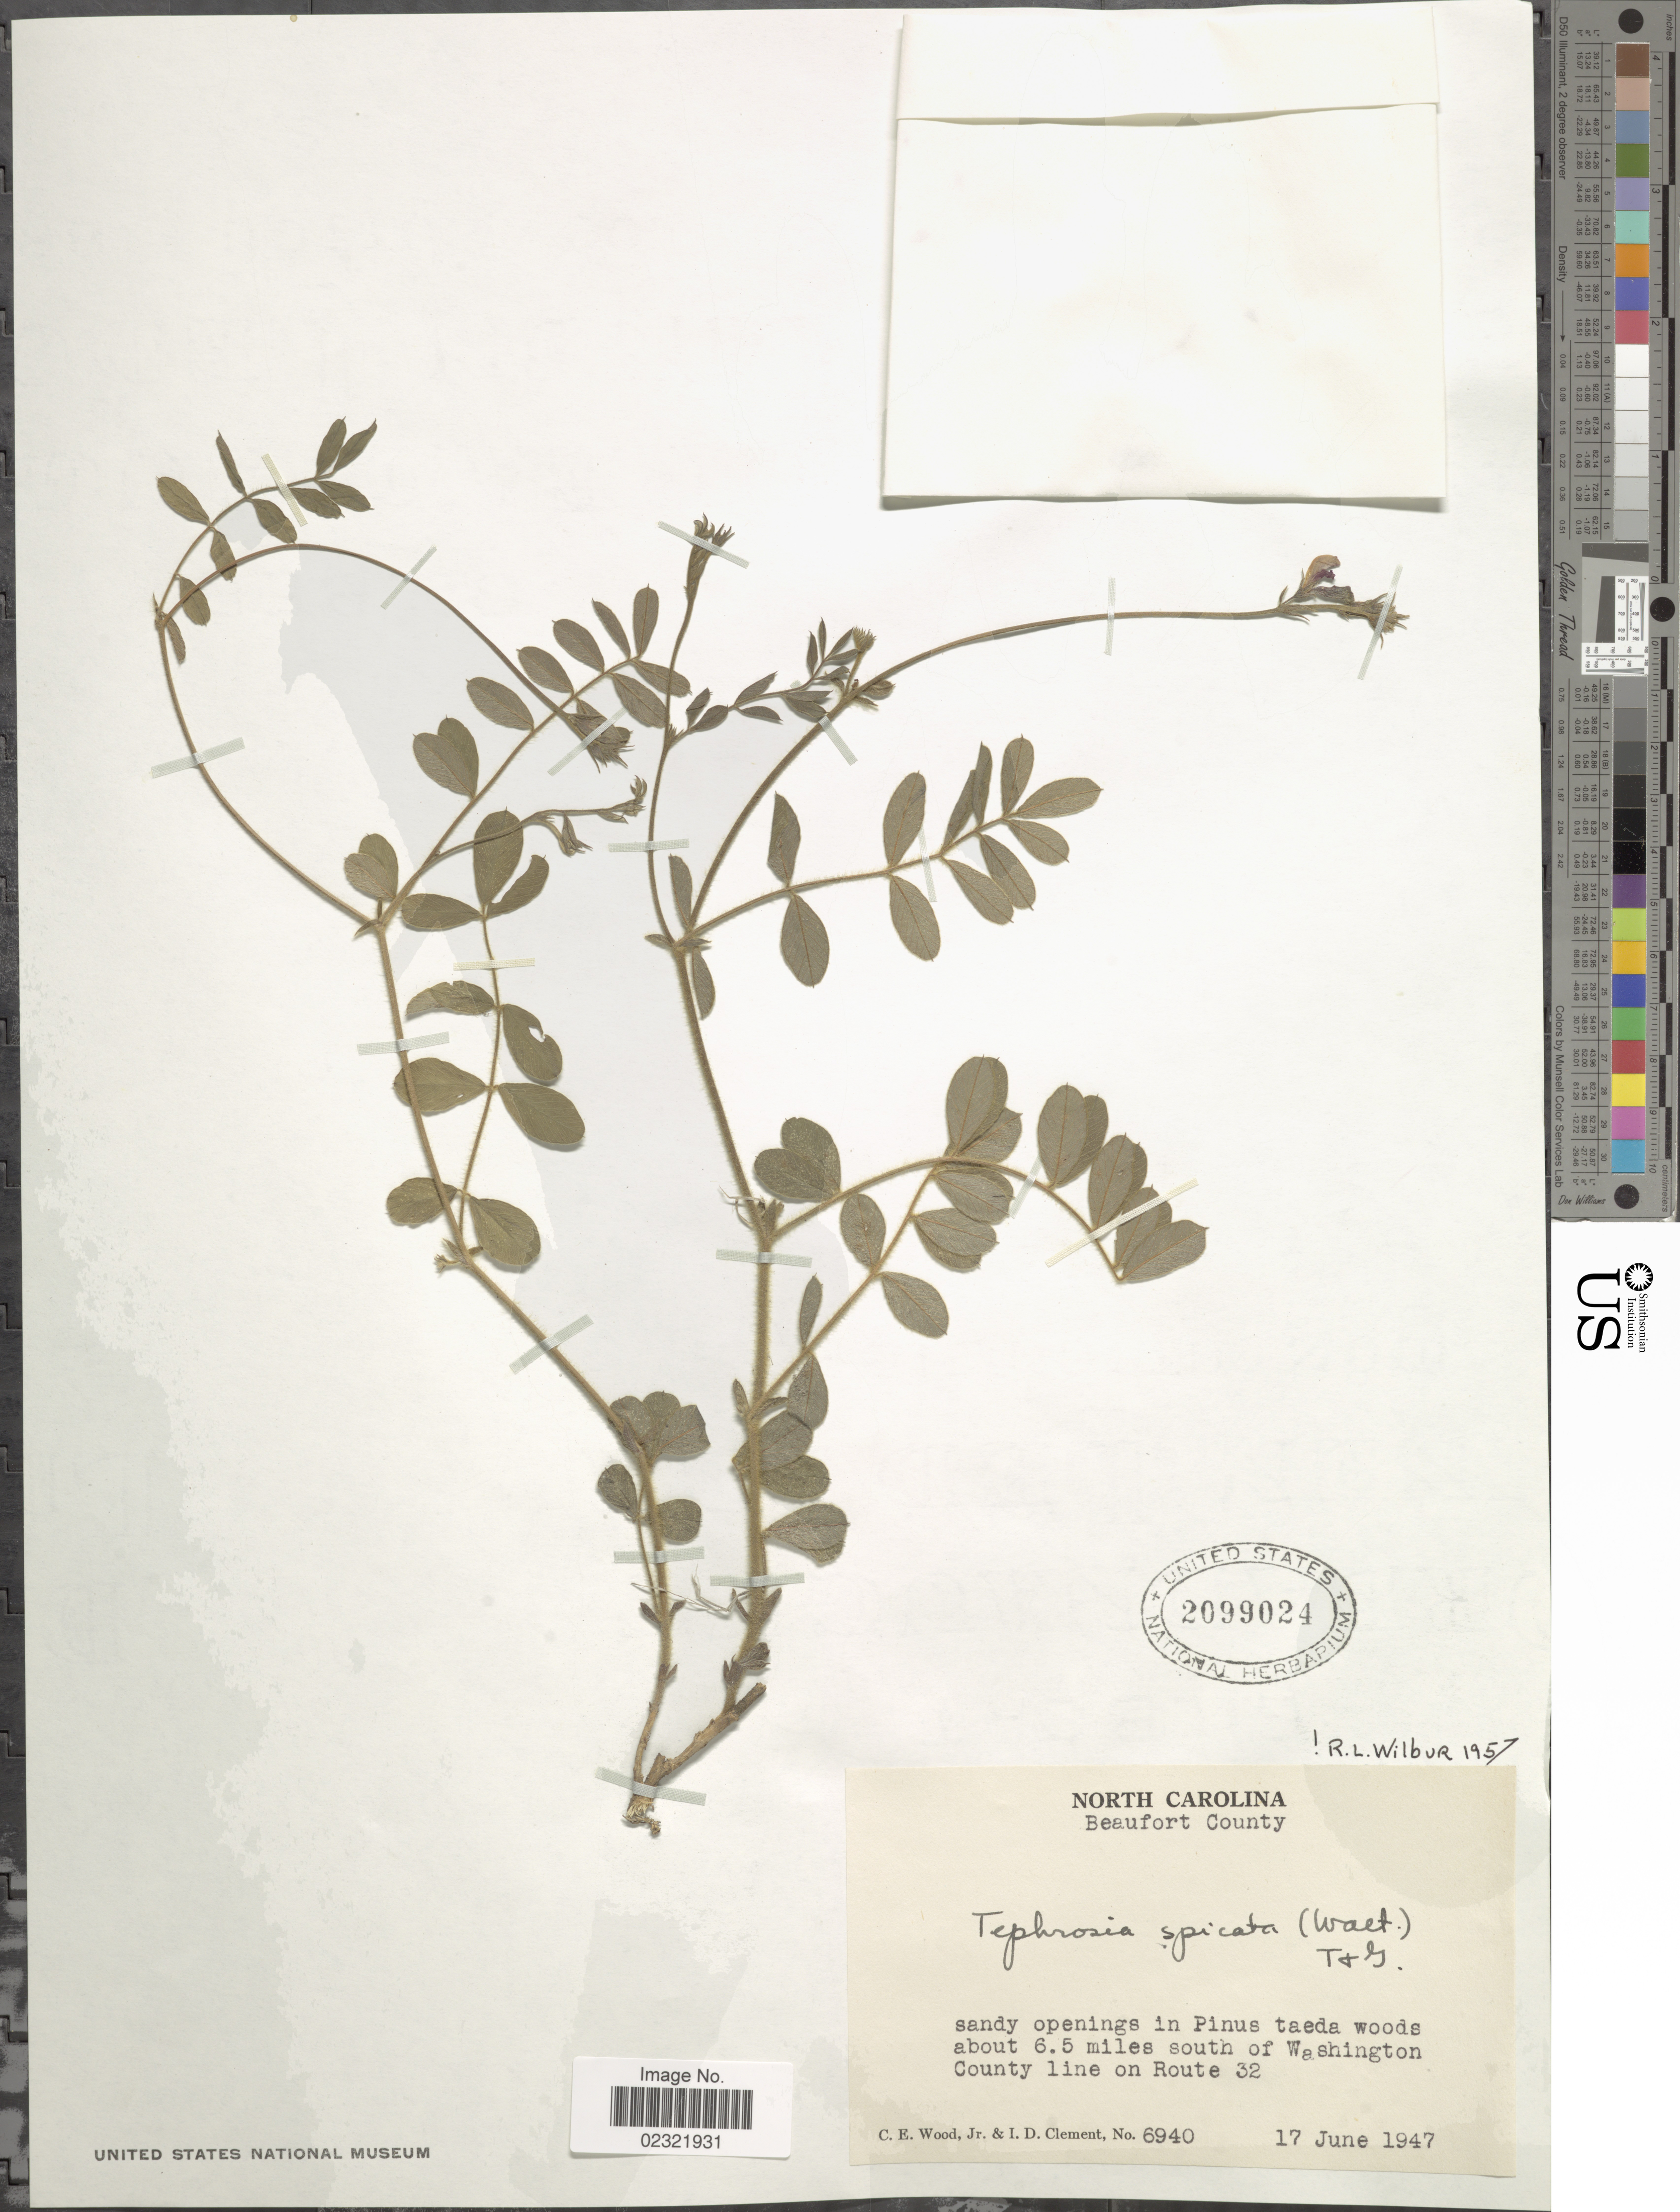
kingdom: Plantae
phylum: Tracheophyta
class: Magnoliopsida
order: Fabales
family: Fabaceae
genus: Tephrosia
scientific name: Tephrosia spicata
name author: (Walter) Torr. & A. Gray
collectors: C. Wood & I. Clement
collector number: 6940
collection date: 1947-06-17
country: United States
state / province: North Carolina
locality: Beaufort County, sandy openings in Pinus taeda woods about 6.5 miles south of Washington County line on Route 32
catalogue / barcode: US 2099024